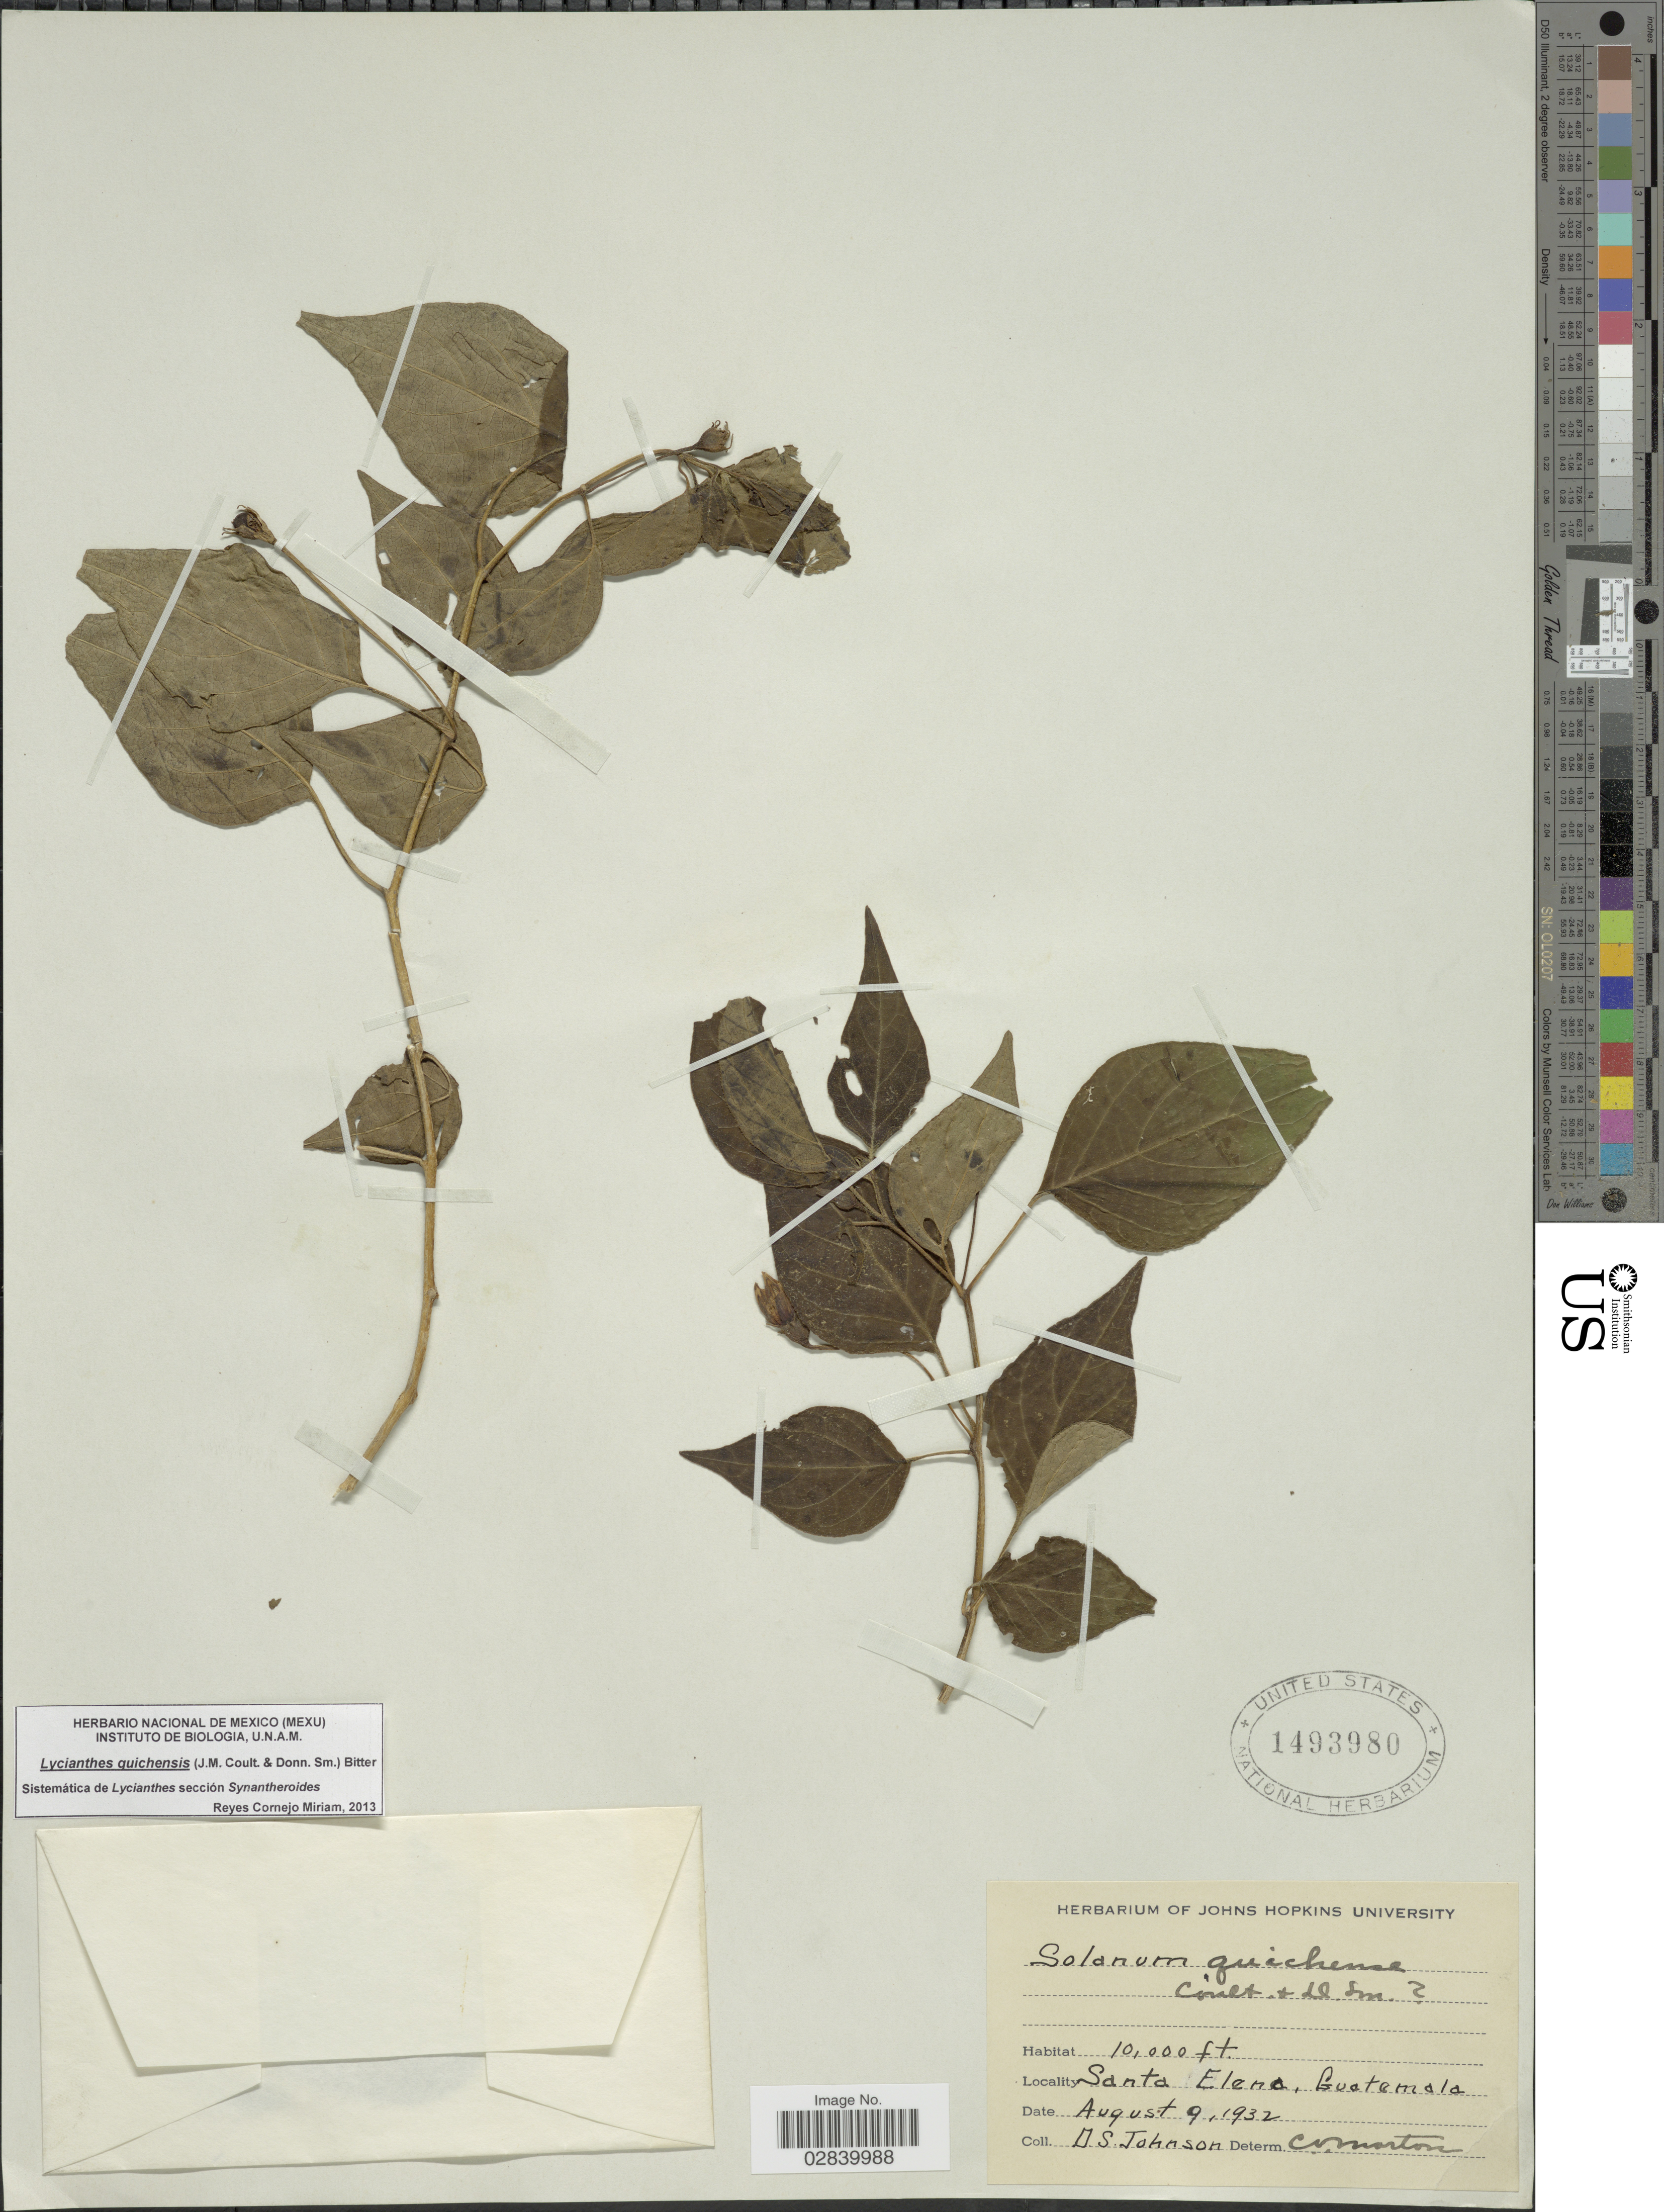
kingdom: Plantae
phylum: Tracheophyta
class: Magnoliopsida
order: Solanales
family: Solanaceae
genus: Lycianthes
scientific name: Lycianthes quichensis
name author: (J.M. Coult. & Donn. Sm.) Bitter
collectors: D. S. Johnson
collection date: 1932-08-09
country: Guatemala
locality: Santa Elena.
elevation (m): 3048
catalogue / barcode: US 1493980